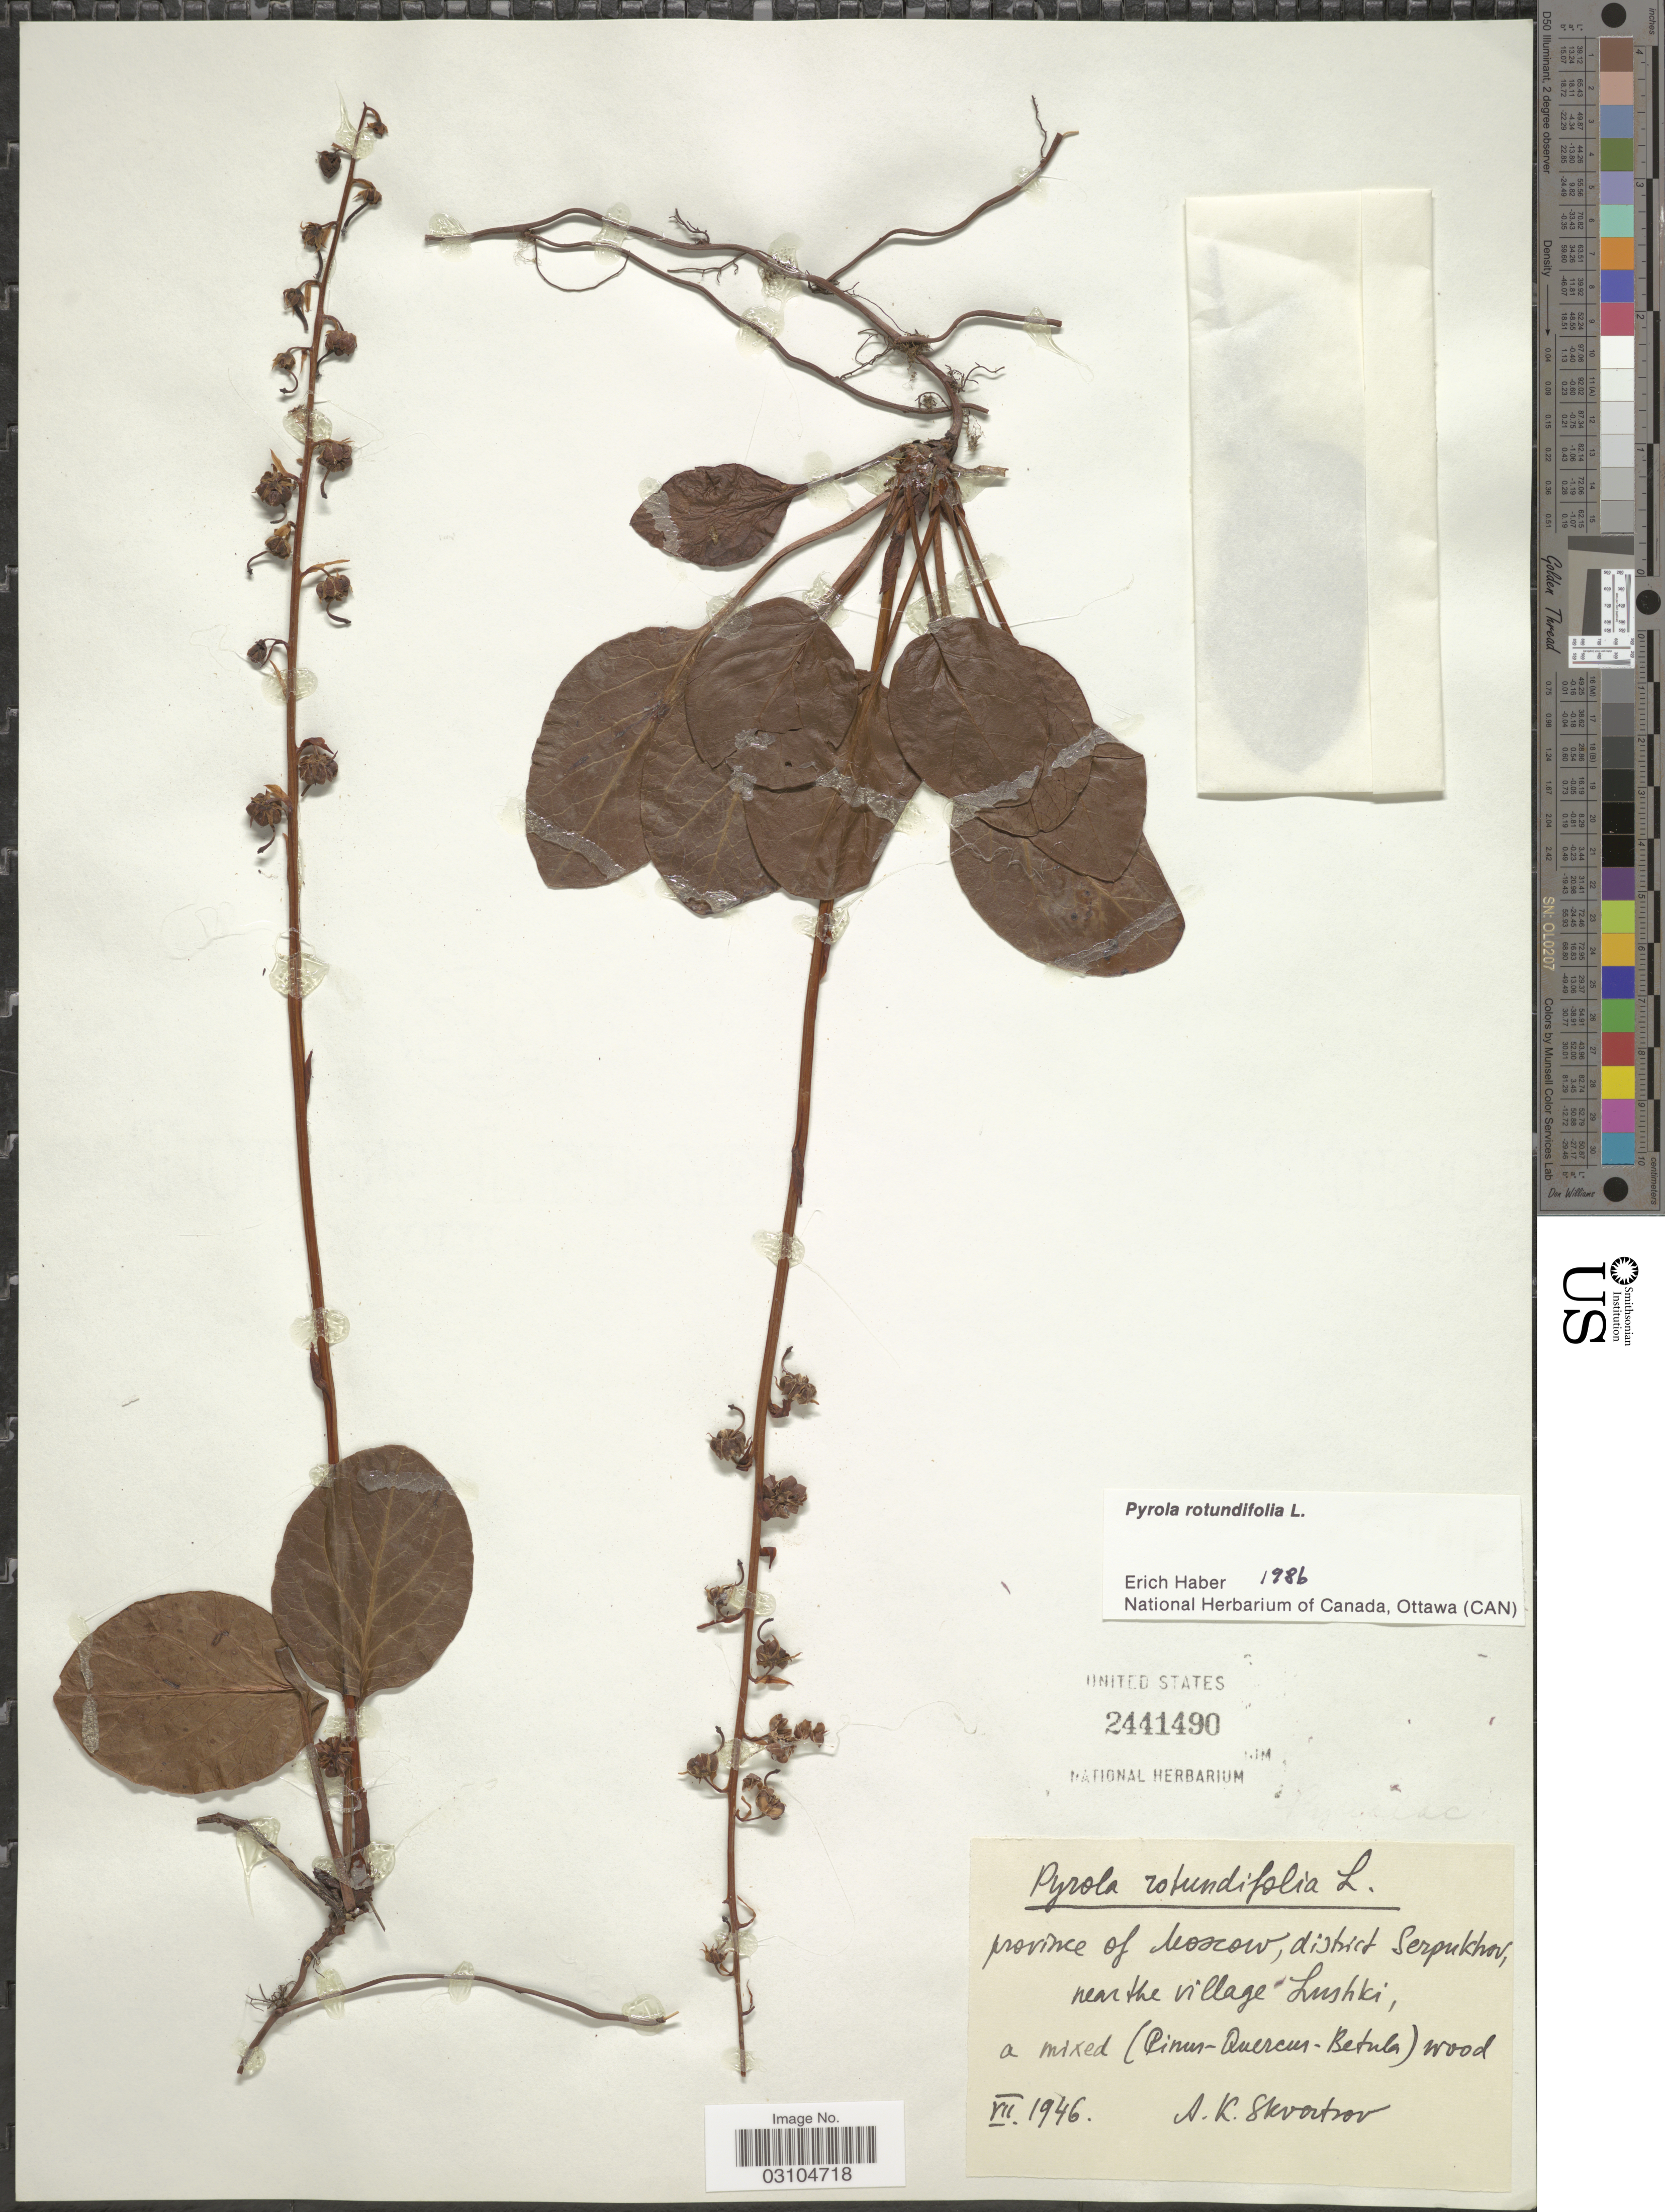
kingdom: Plantae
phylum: Tracheophyta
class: Magnoliopsida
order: Ericales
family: Ericaceae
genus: Pyrola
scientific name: Pyrola rotundifolia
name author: L.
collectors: A. K. Skvortsov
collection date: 1946-07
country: Russian Federation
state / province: Moscow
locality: District Serpukhov, near the village Lushki.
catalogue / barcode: US 2441490